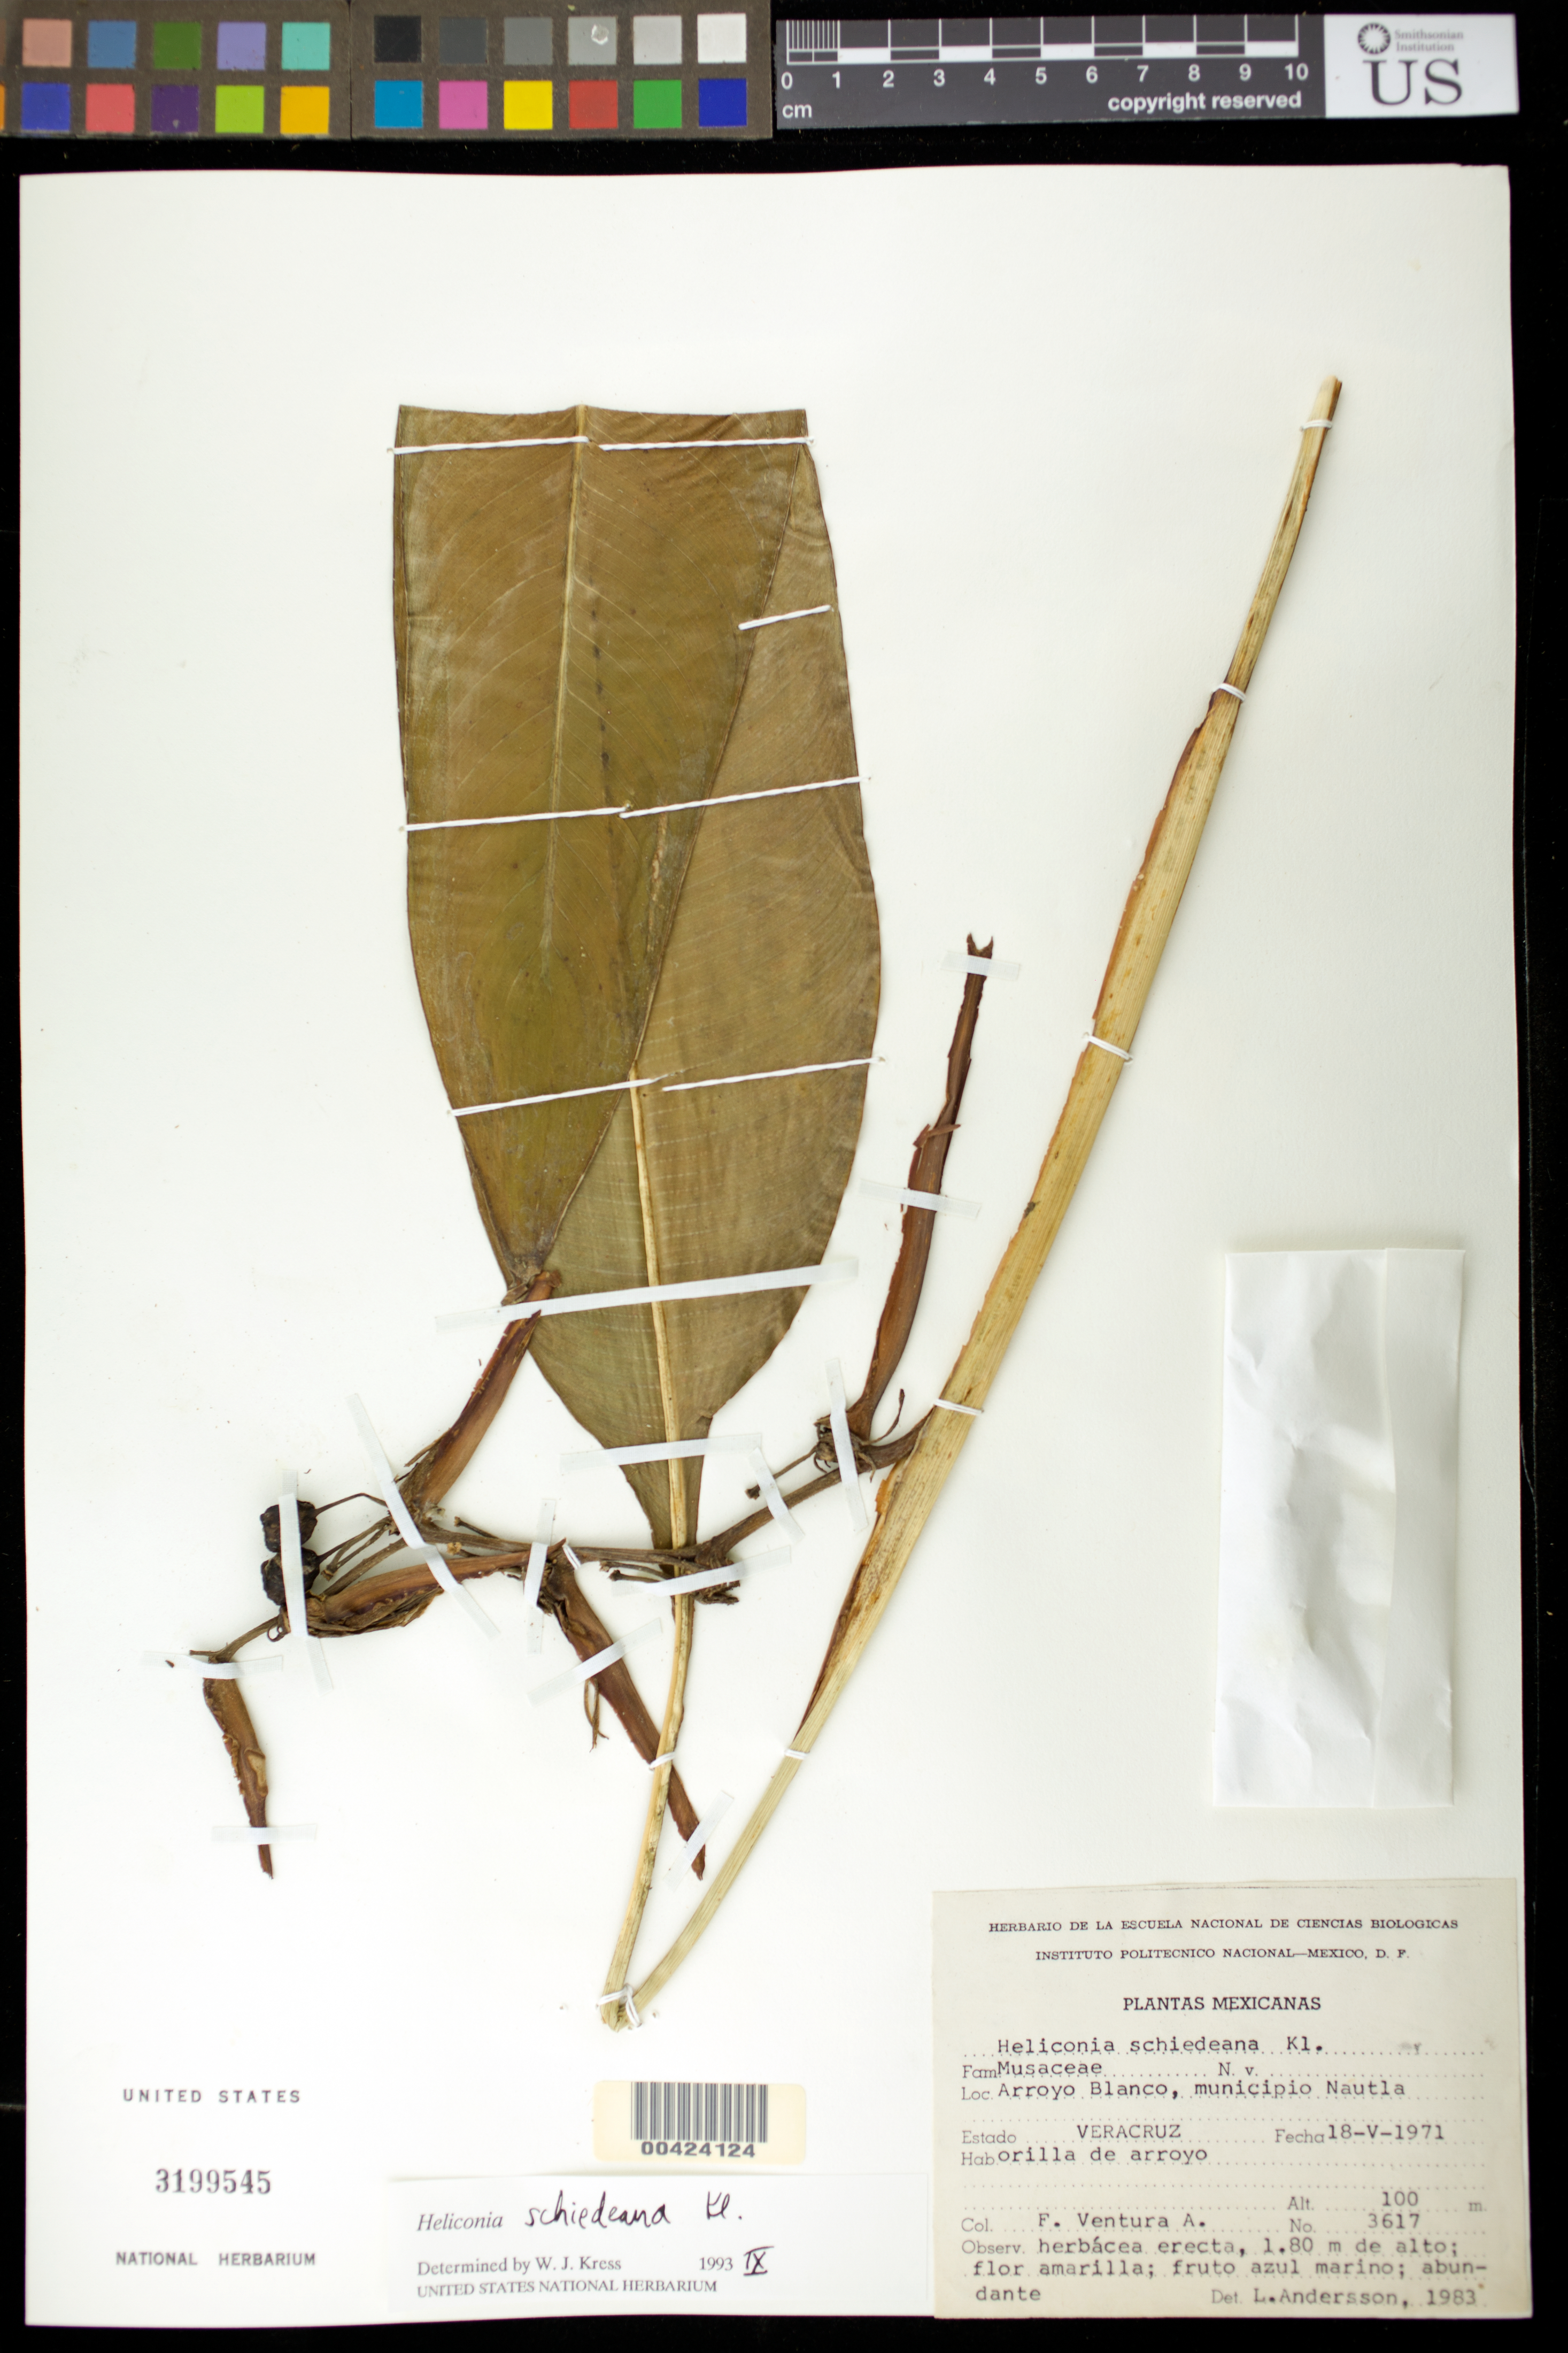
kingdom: Plantae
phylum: Tracheophyta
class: Liliopsida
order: Zingiberales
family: Heliconiaceae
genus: Heliconia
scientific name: Heliconia schiedeana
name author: Klotzsch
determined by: Kress, W. J., (US), Smithsonian Institution - National Museum of Natural History (UNITED STATES)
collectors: F. Ventura A.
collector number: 3617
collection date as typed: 18 May 1971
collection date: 1971-05-18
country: Mexico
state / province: Veracruz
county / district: Nautla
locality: Arroyo Blanco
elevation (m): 100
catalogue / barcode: US 3199545